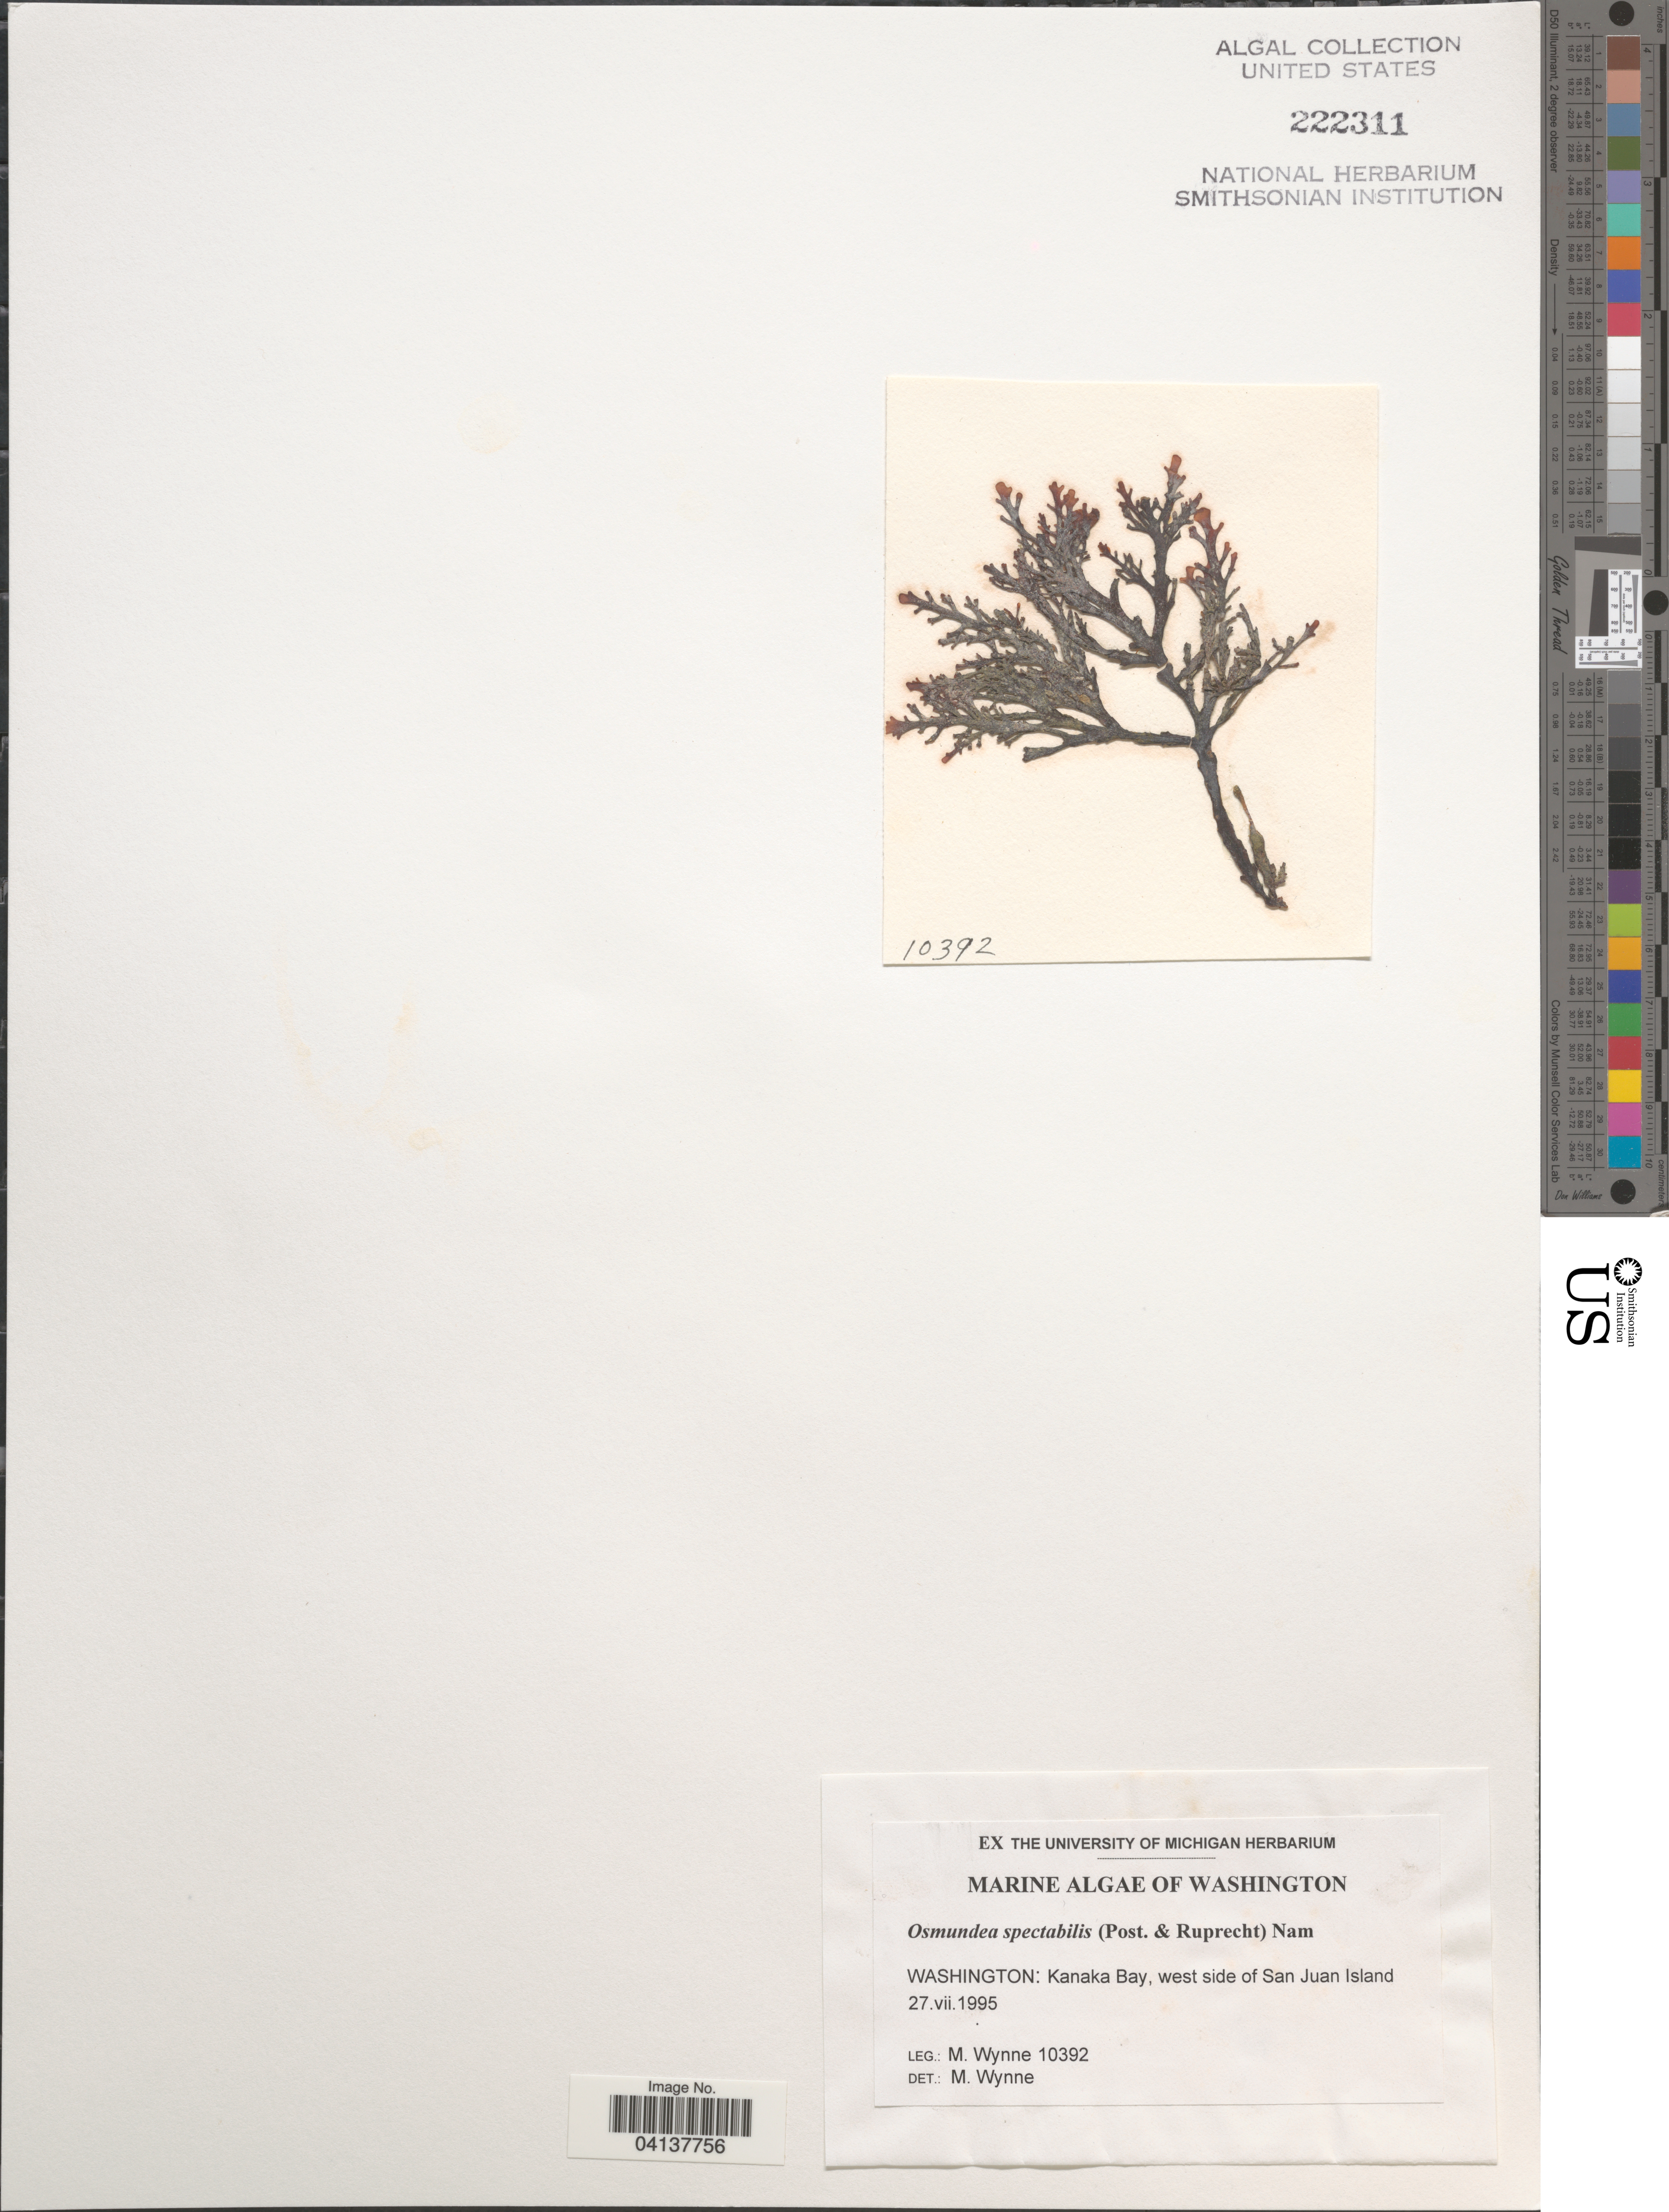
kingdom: Plantae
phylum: Rhodophyta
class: Florideophyceae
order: Ceramiales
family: Rhodomelaceae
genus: Osmundea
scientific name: Osmundea spectabilis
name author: (Postels & Rupr.) K.W. Nam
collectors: M.J. Wynne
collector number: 10392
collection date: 1995-07-27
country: United States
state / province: Washington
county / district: San Juan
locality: Kanaka Bay, west side of San Juan Island.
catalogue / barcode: US 222311